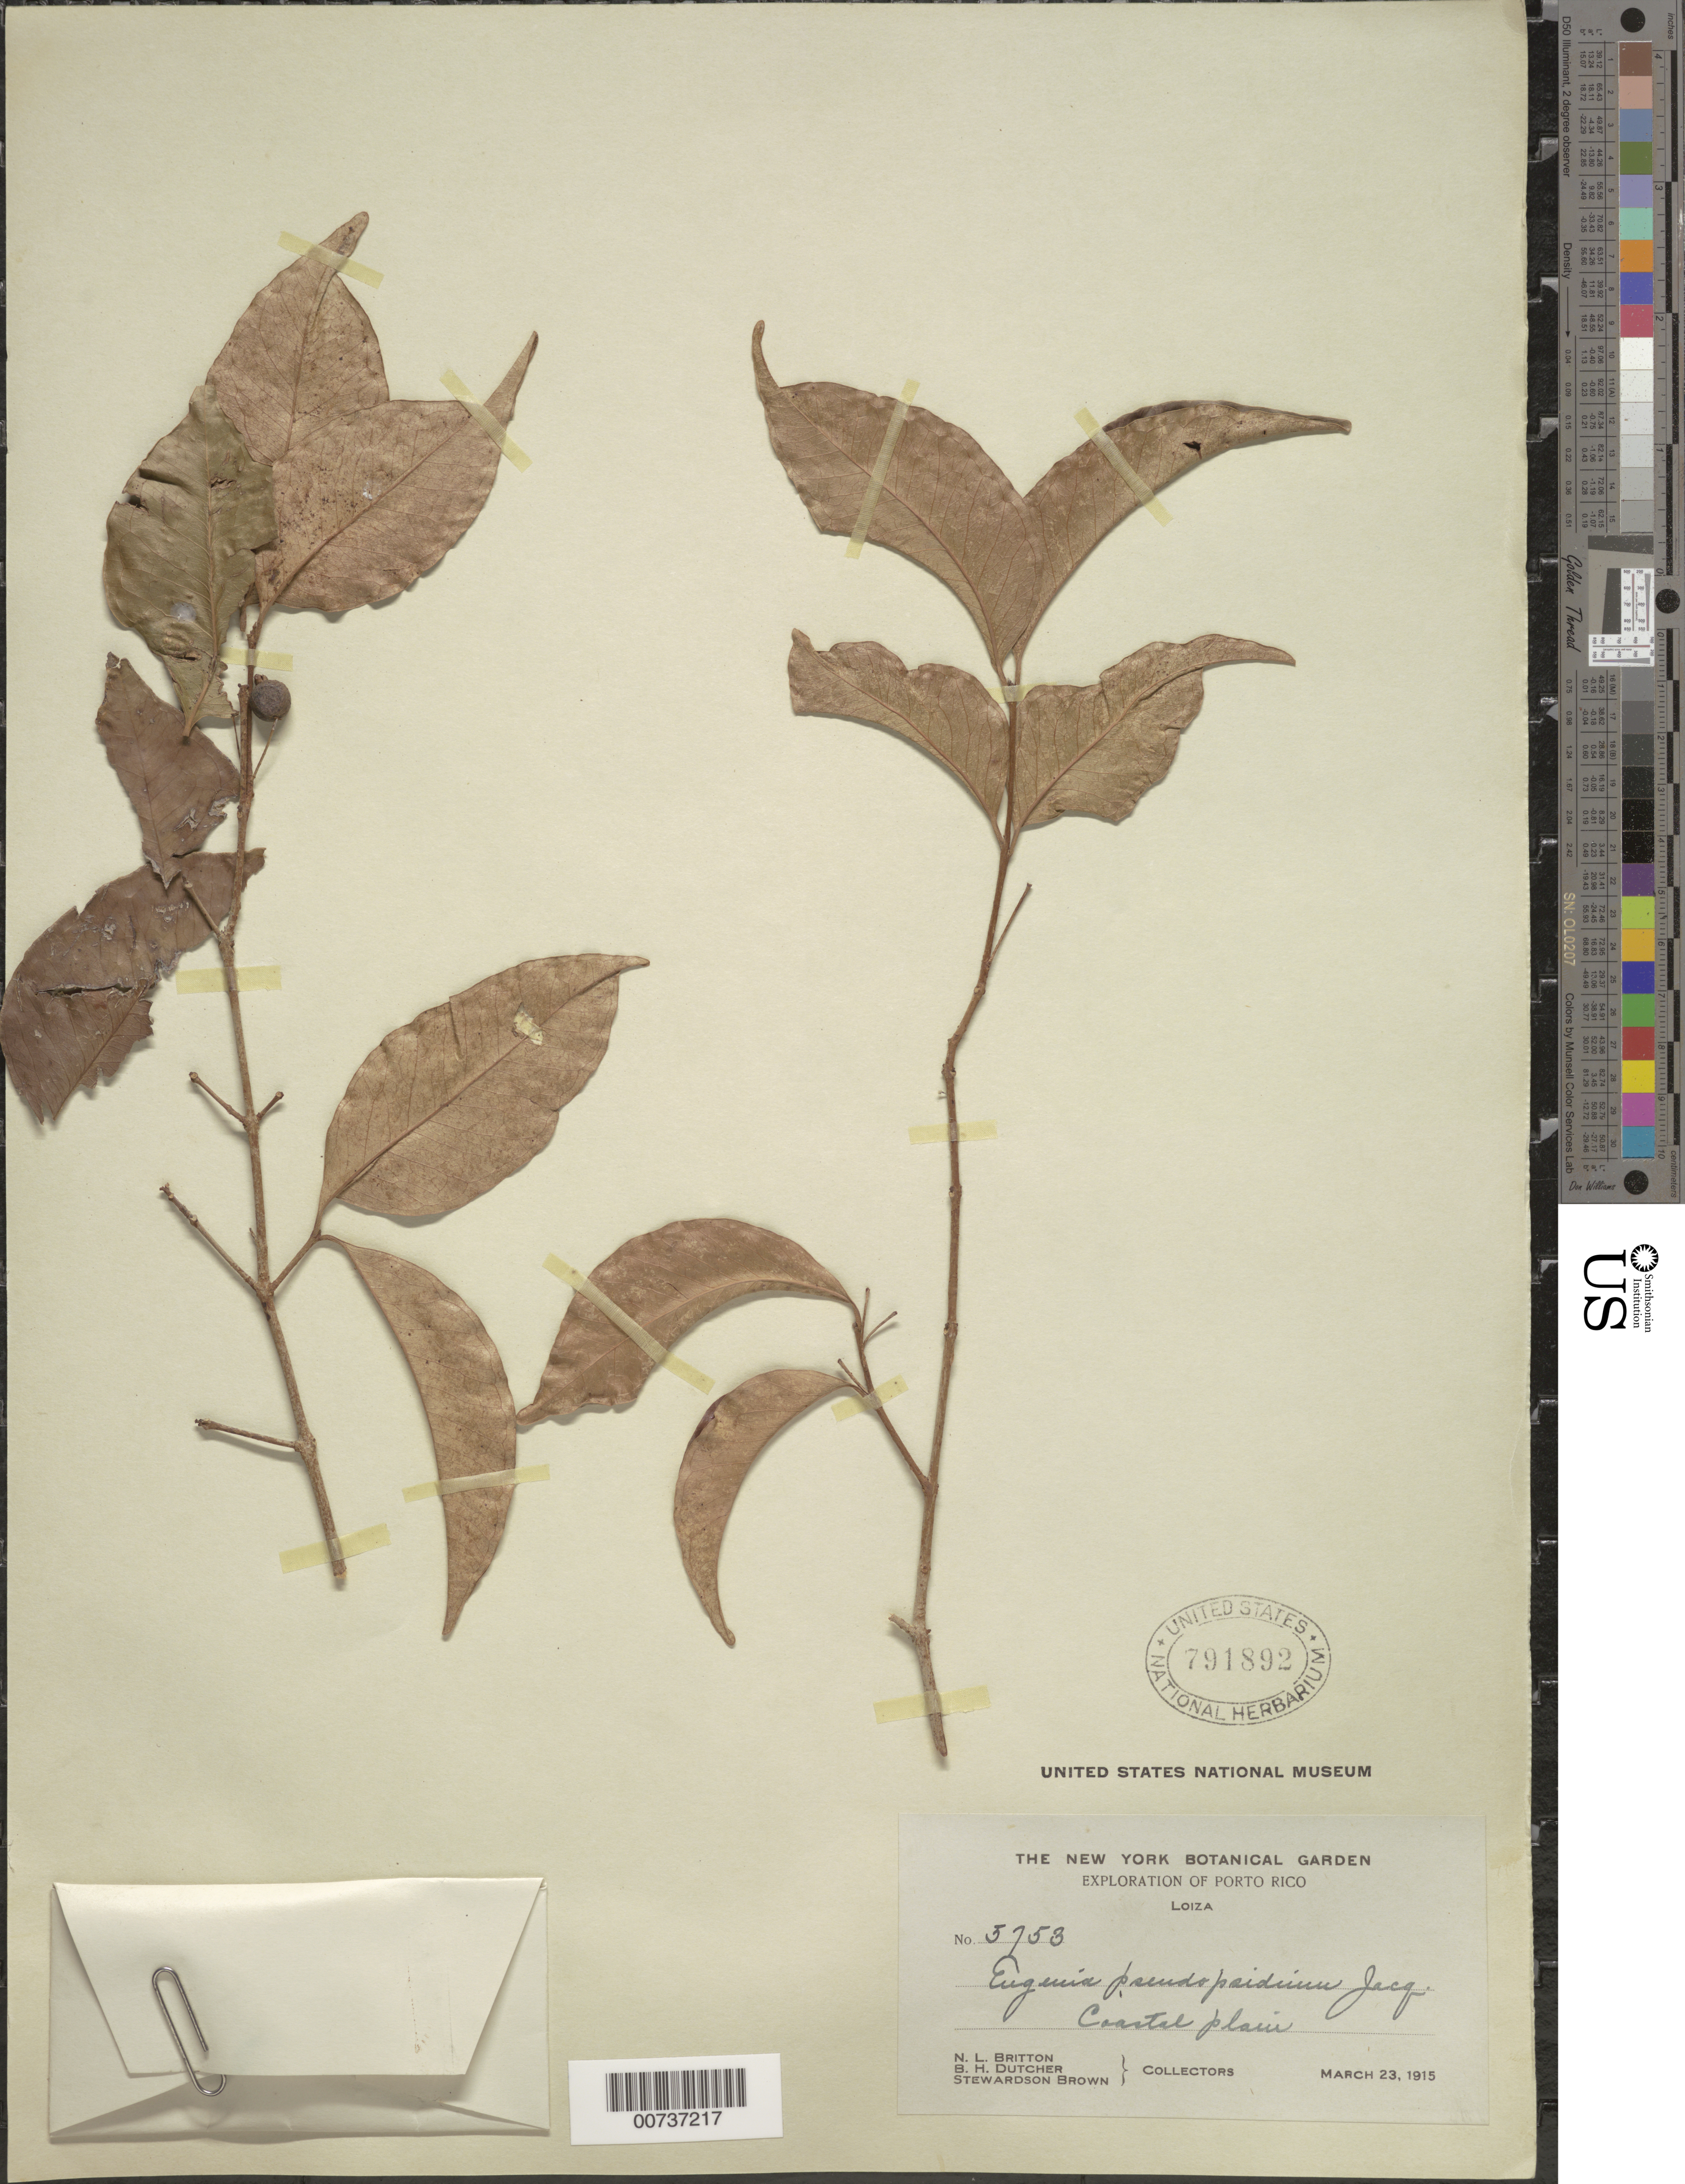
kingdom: Plantae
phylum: Tracheophyta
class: Magnoliopsida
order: Myrtales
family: Myrtaceae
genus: Eugenia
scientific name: Eugenia pseudopsidium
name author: Jacq.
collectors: N. Britton, B. H. Dutcher & S. Brown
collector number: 5753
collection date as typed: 23 Mar 1915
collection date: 1915-03-23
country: Puerto Rico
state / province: Loíza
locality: Loíza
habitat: Coastal plain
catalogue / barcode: US 791892